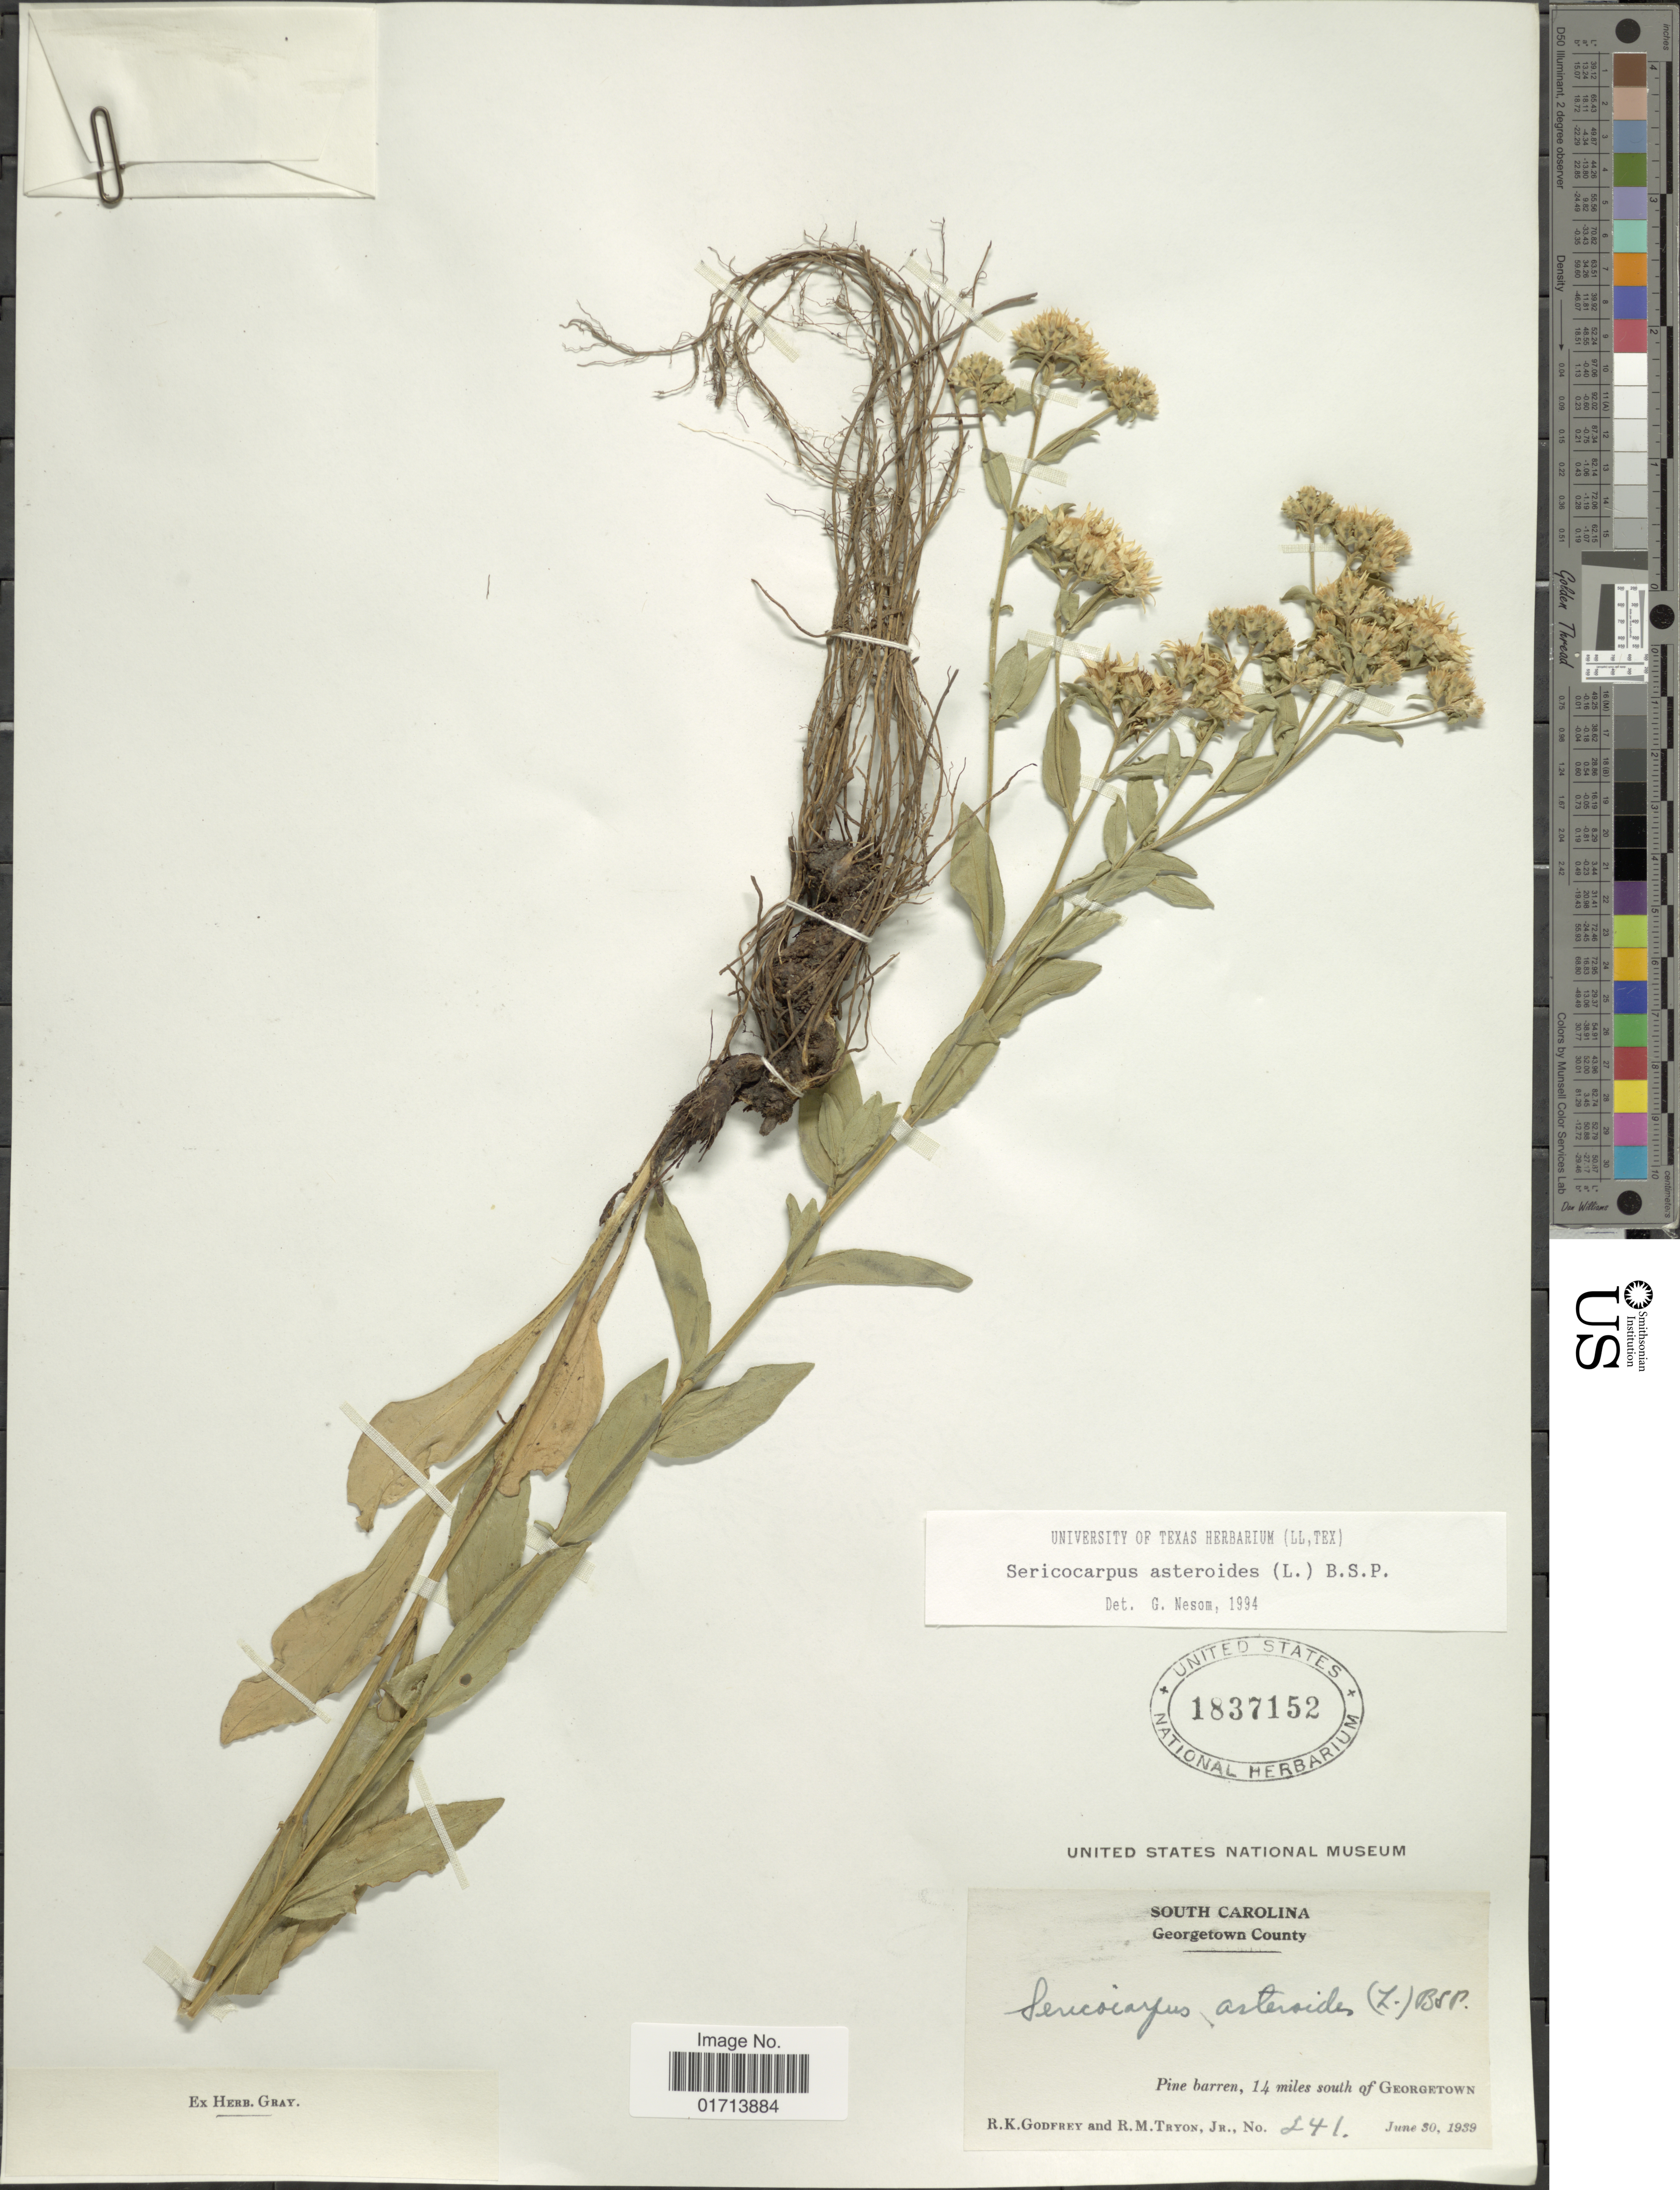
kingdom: Plantae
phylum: Tracheophyta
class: Magnoliopsida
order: Asterales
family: Asteraceae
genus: Sericocarpus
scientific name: Sericocarpus asteroides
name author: (L.) Britton, Stearns & Poggenb.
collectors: R. K. Godfrey & R. M. Tryon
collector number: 241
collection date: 1939-06-30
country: United States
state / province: South Carolina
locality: Georgetown County, 14 miles south of Georgetown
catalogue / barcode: US 1837152